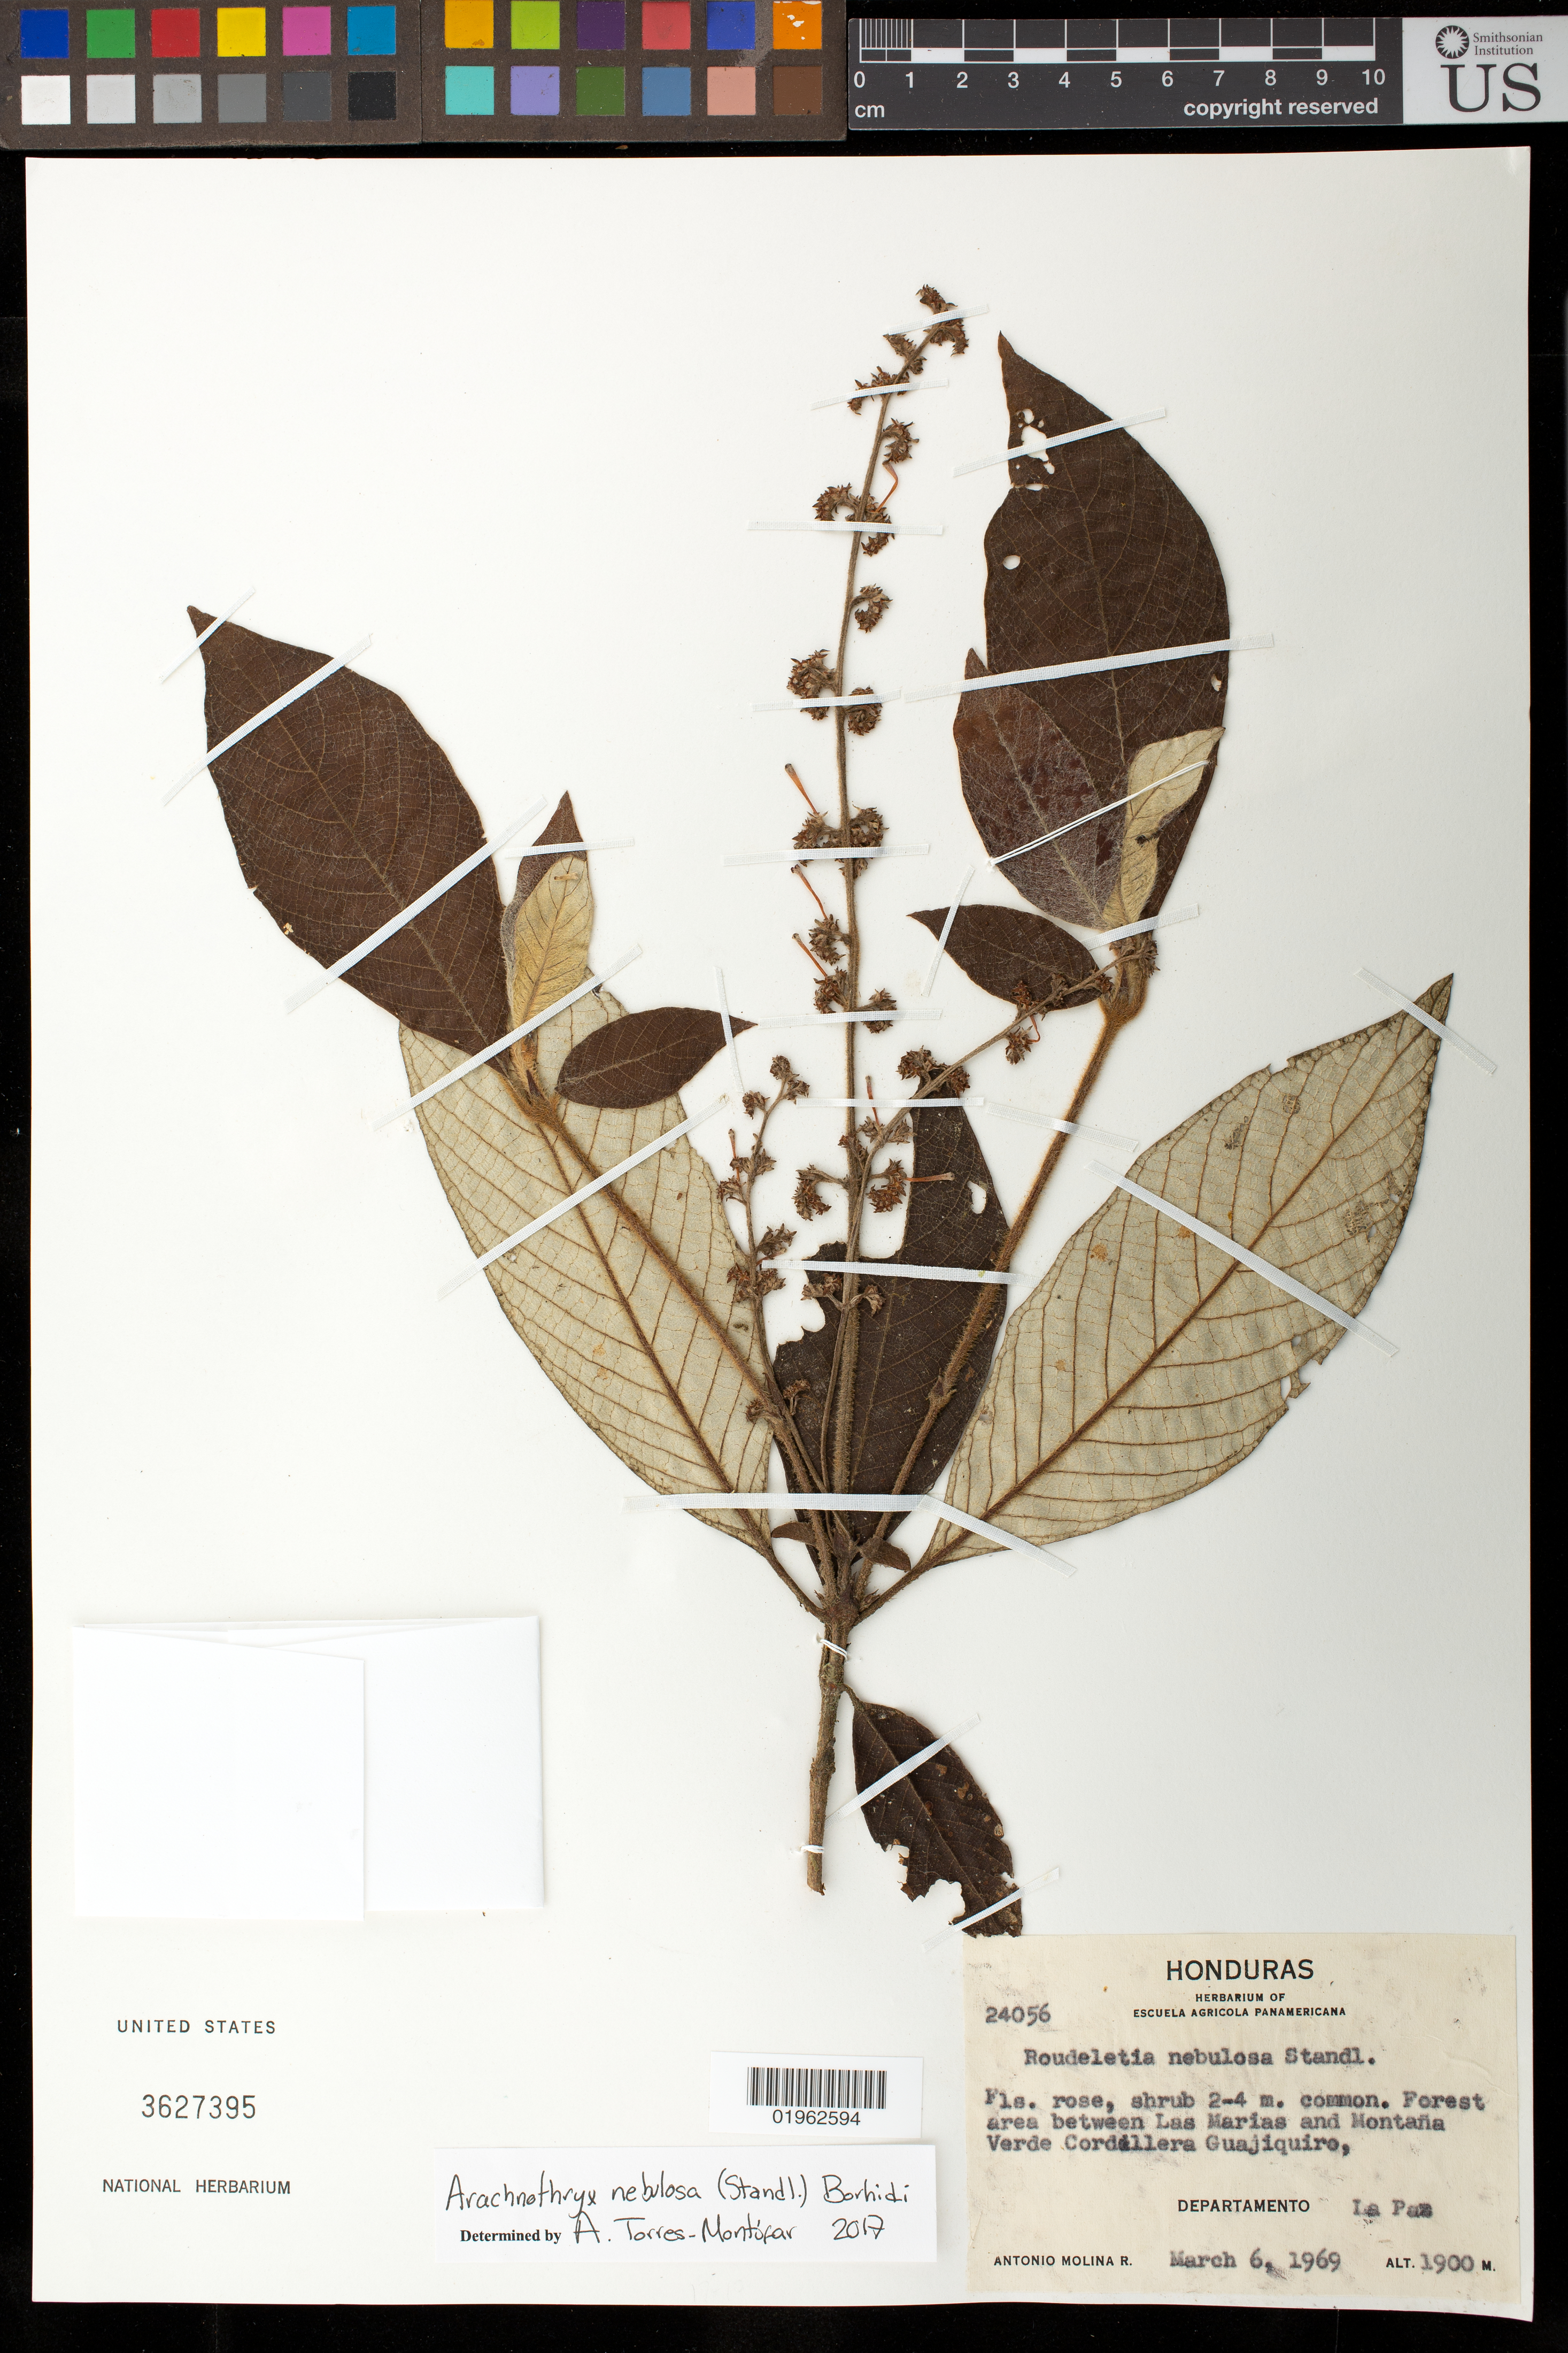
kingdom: Plantae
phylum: Tracheophyta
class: Magnoliopsida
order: Gentianales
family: Rubiaceae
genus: Arachnothryx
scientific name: Arachnothryx nebulosa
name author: (Standl.) Borhidi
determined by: Torres Montufar, J. A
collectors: A. Molina R.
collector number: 24056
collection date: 1969-03-06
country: Honduras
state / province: La Paz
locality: Area between Las Marias and Montana Verde Cordillera Guajiquiro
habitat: forest area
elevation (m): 1900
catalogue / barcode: US 3627395